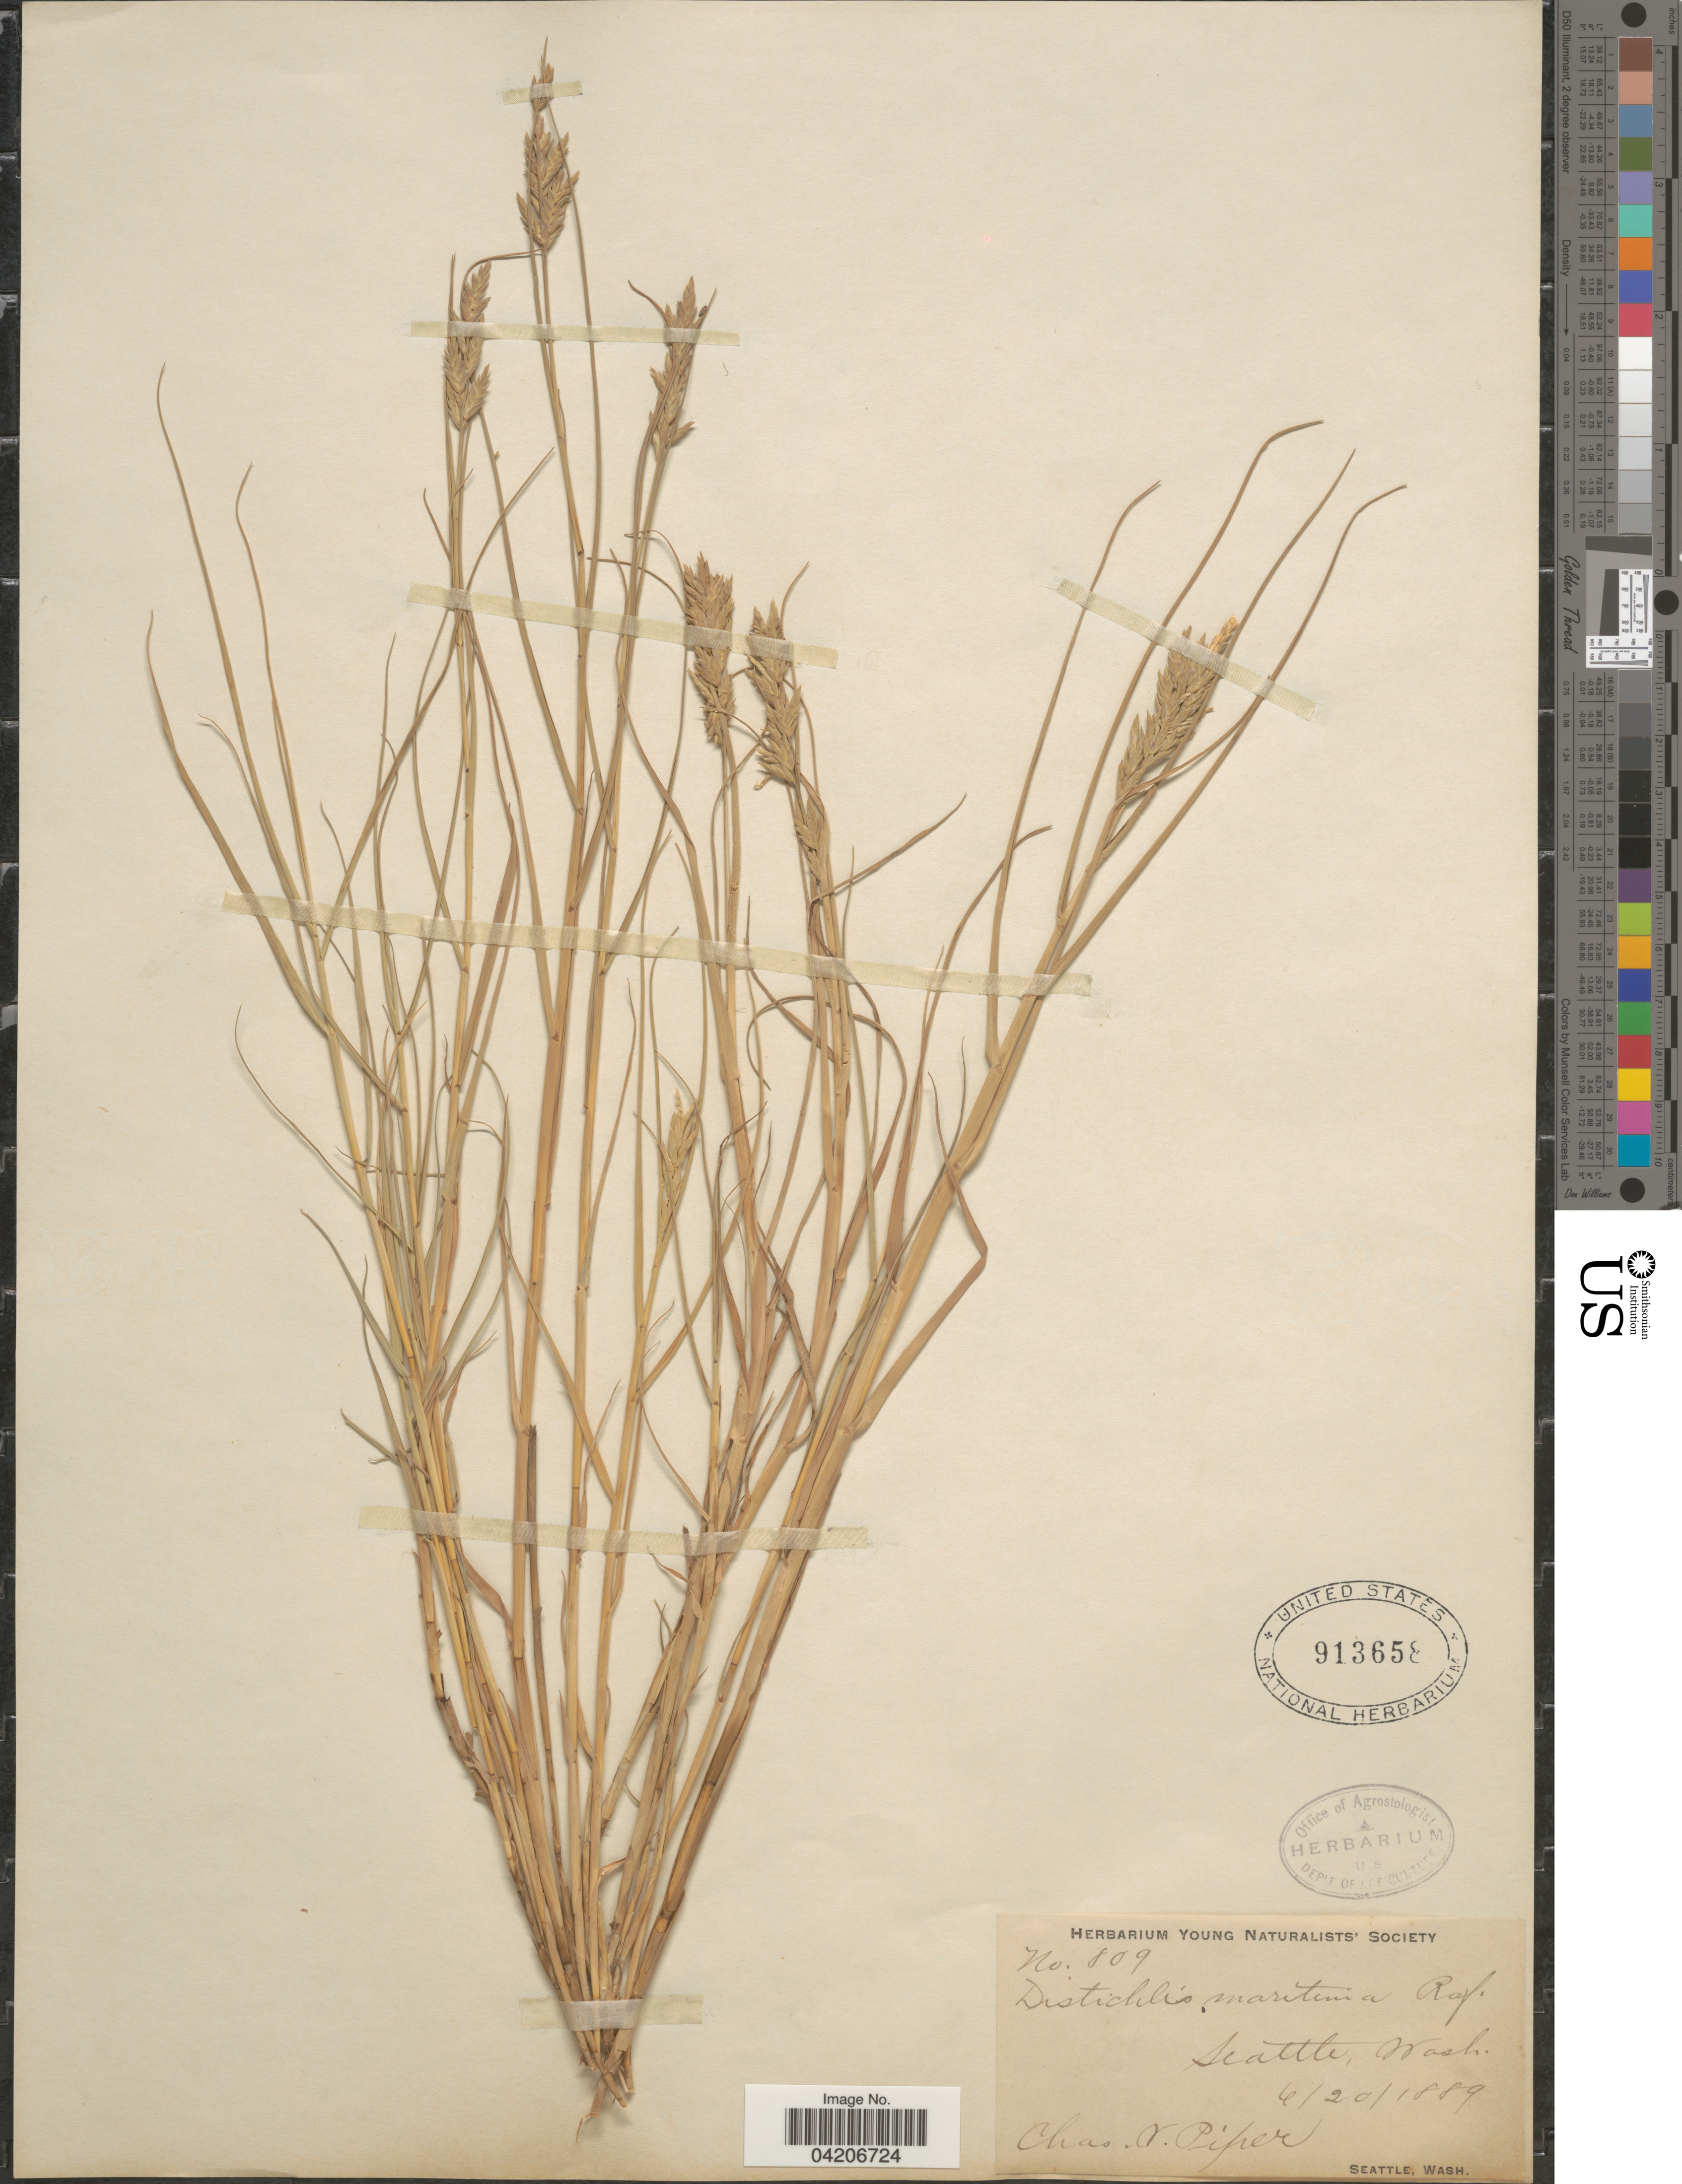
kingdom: Plantae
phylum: Tracheophyta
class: Liliopsida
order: Poales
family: Poaceae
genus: Distichlis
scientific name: Distichlis spicata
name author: (L.) Greene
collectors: C. V. Piper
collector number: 809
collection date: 1889-04-20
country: United States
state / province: Washington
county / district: King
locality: Seattle.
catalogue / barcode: US 913658